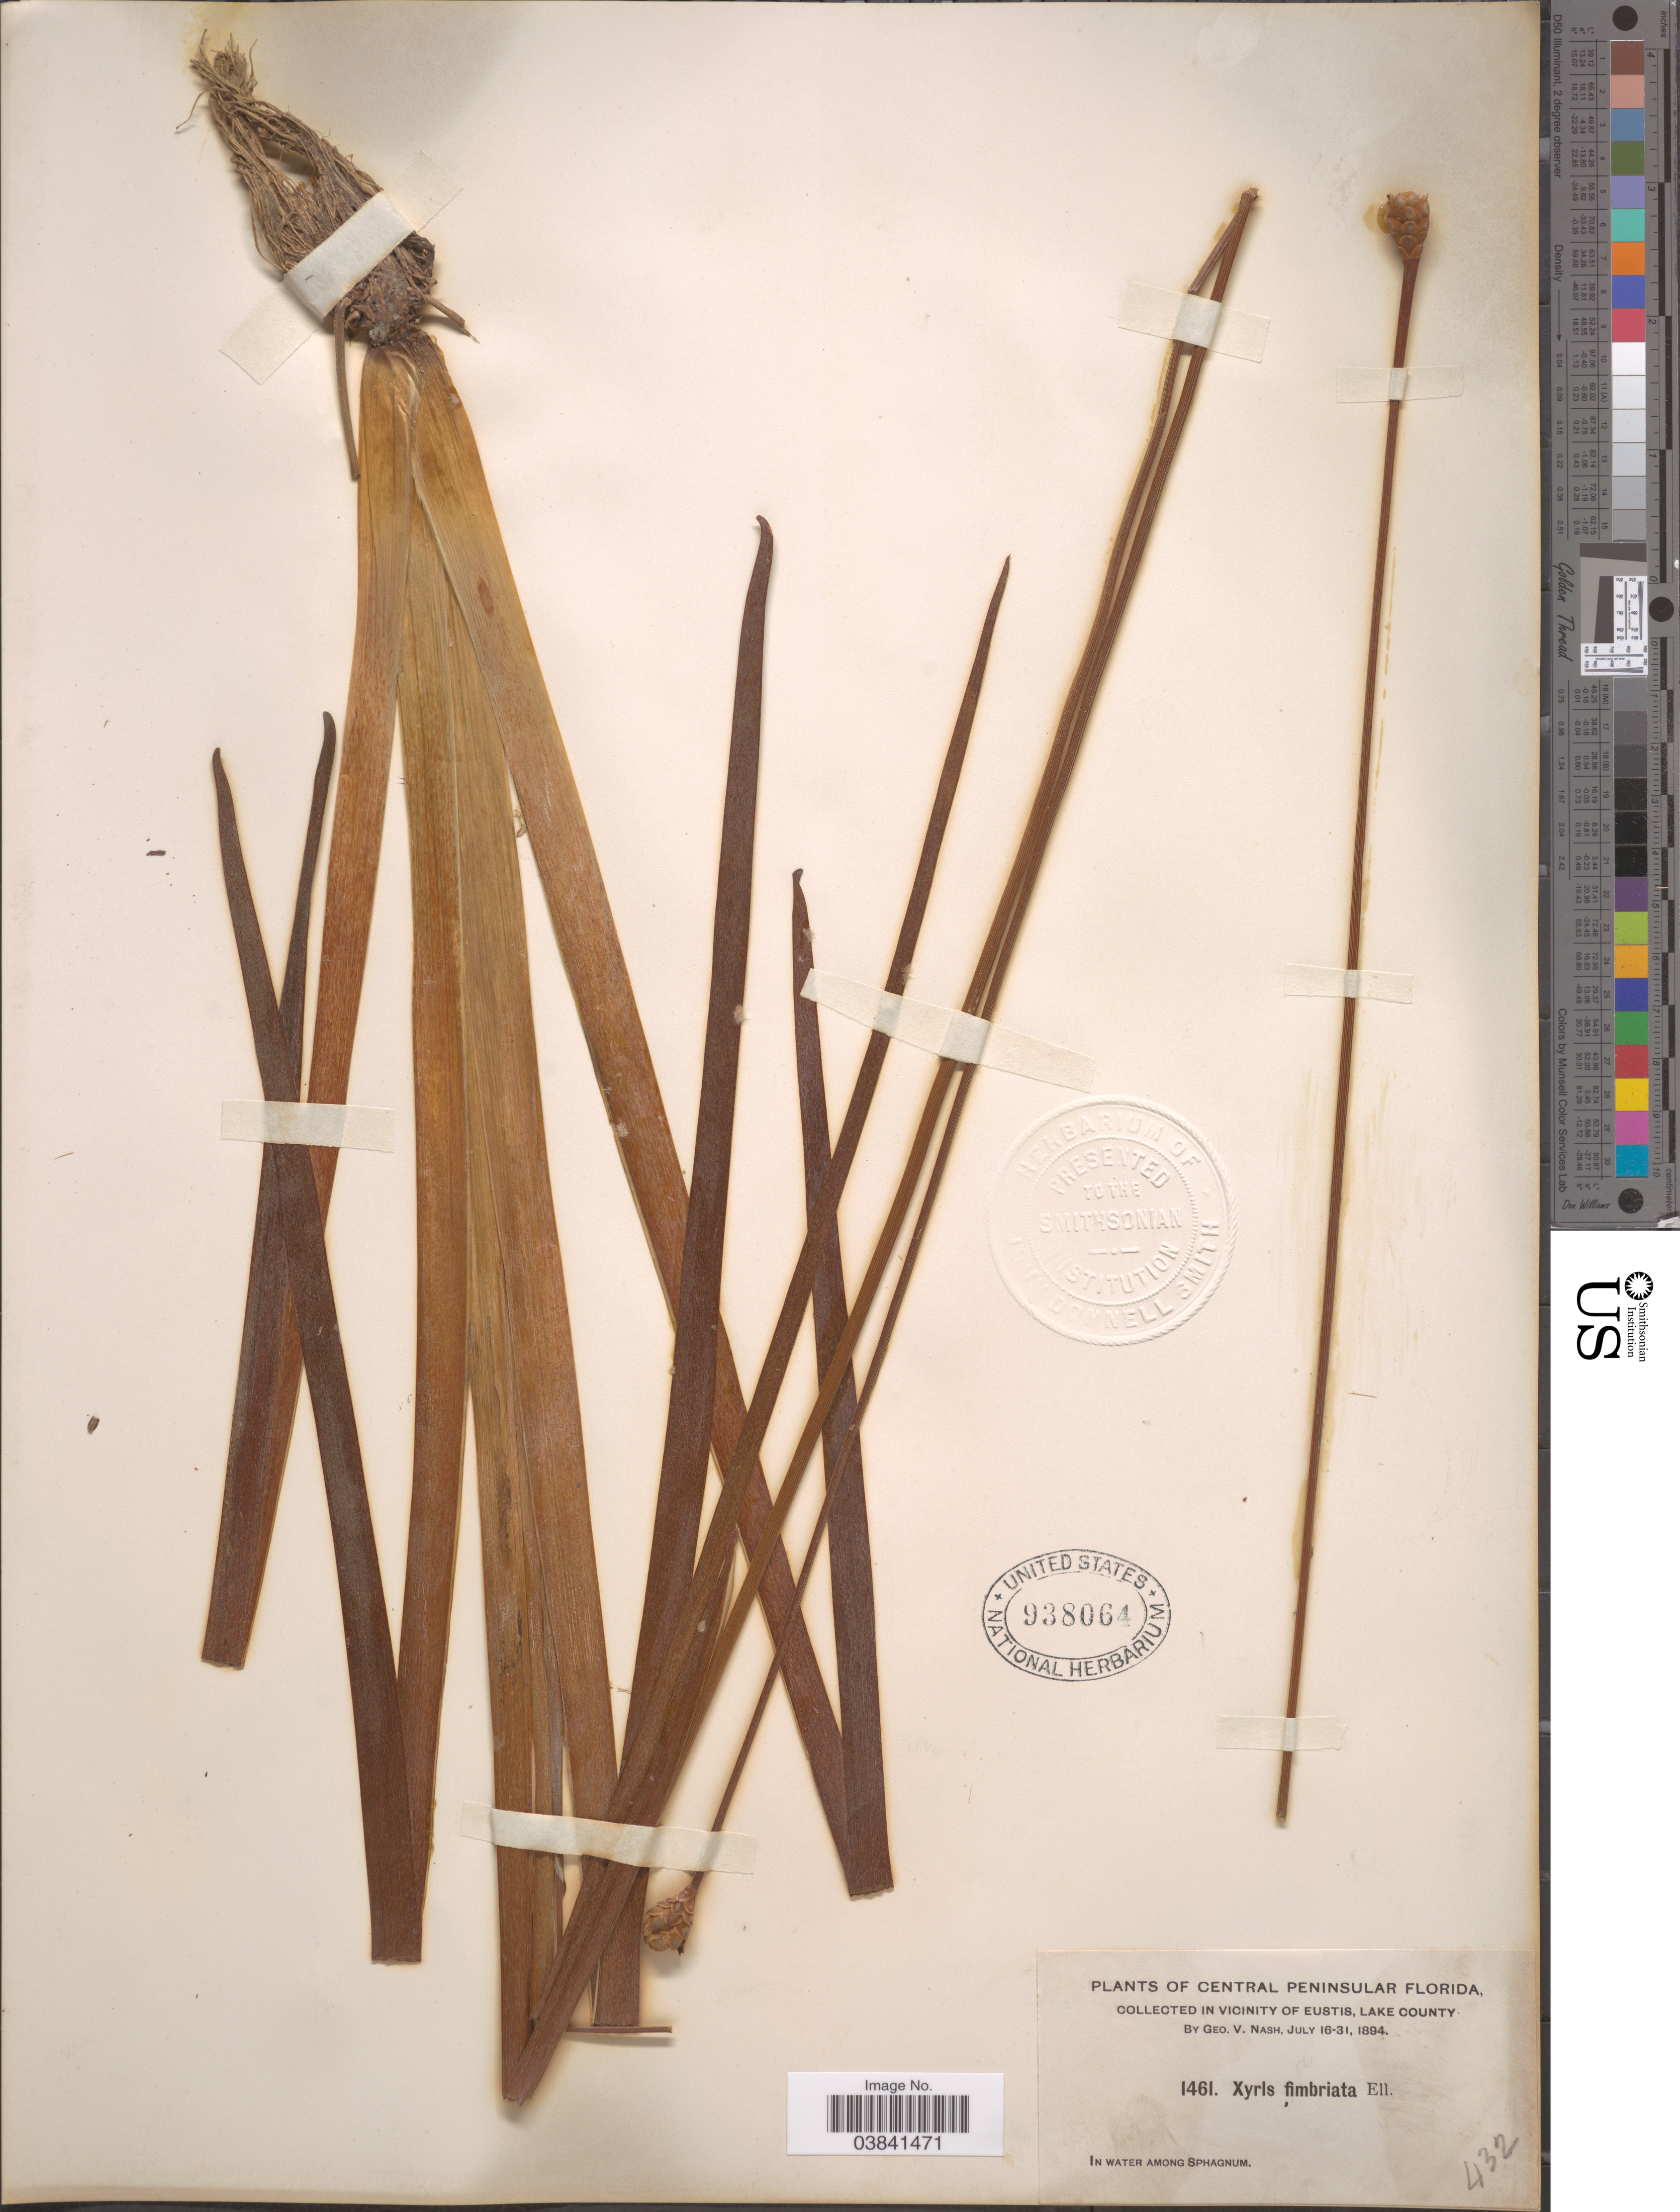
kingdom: Plantae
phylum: Tracheophyta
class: Liliopsida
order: Poales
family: Xyridaceae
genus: Xyris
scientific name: Xyris fimbriata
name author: Elliott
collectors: G. V. Nash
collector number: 1461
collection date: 1894-07-16/1894-07-31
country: United States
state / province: Florida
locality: Central Peninsular Florida. In vicinity of Eustis, Lake County. In water among sphagnum.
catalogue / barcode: US 938064